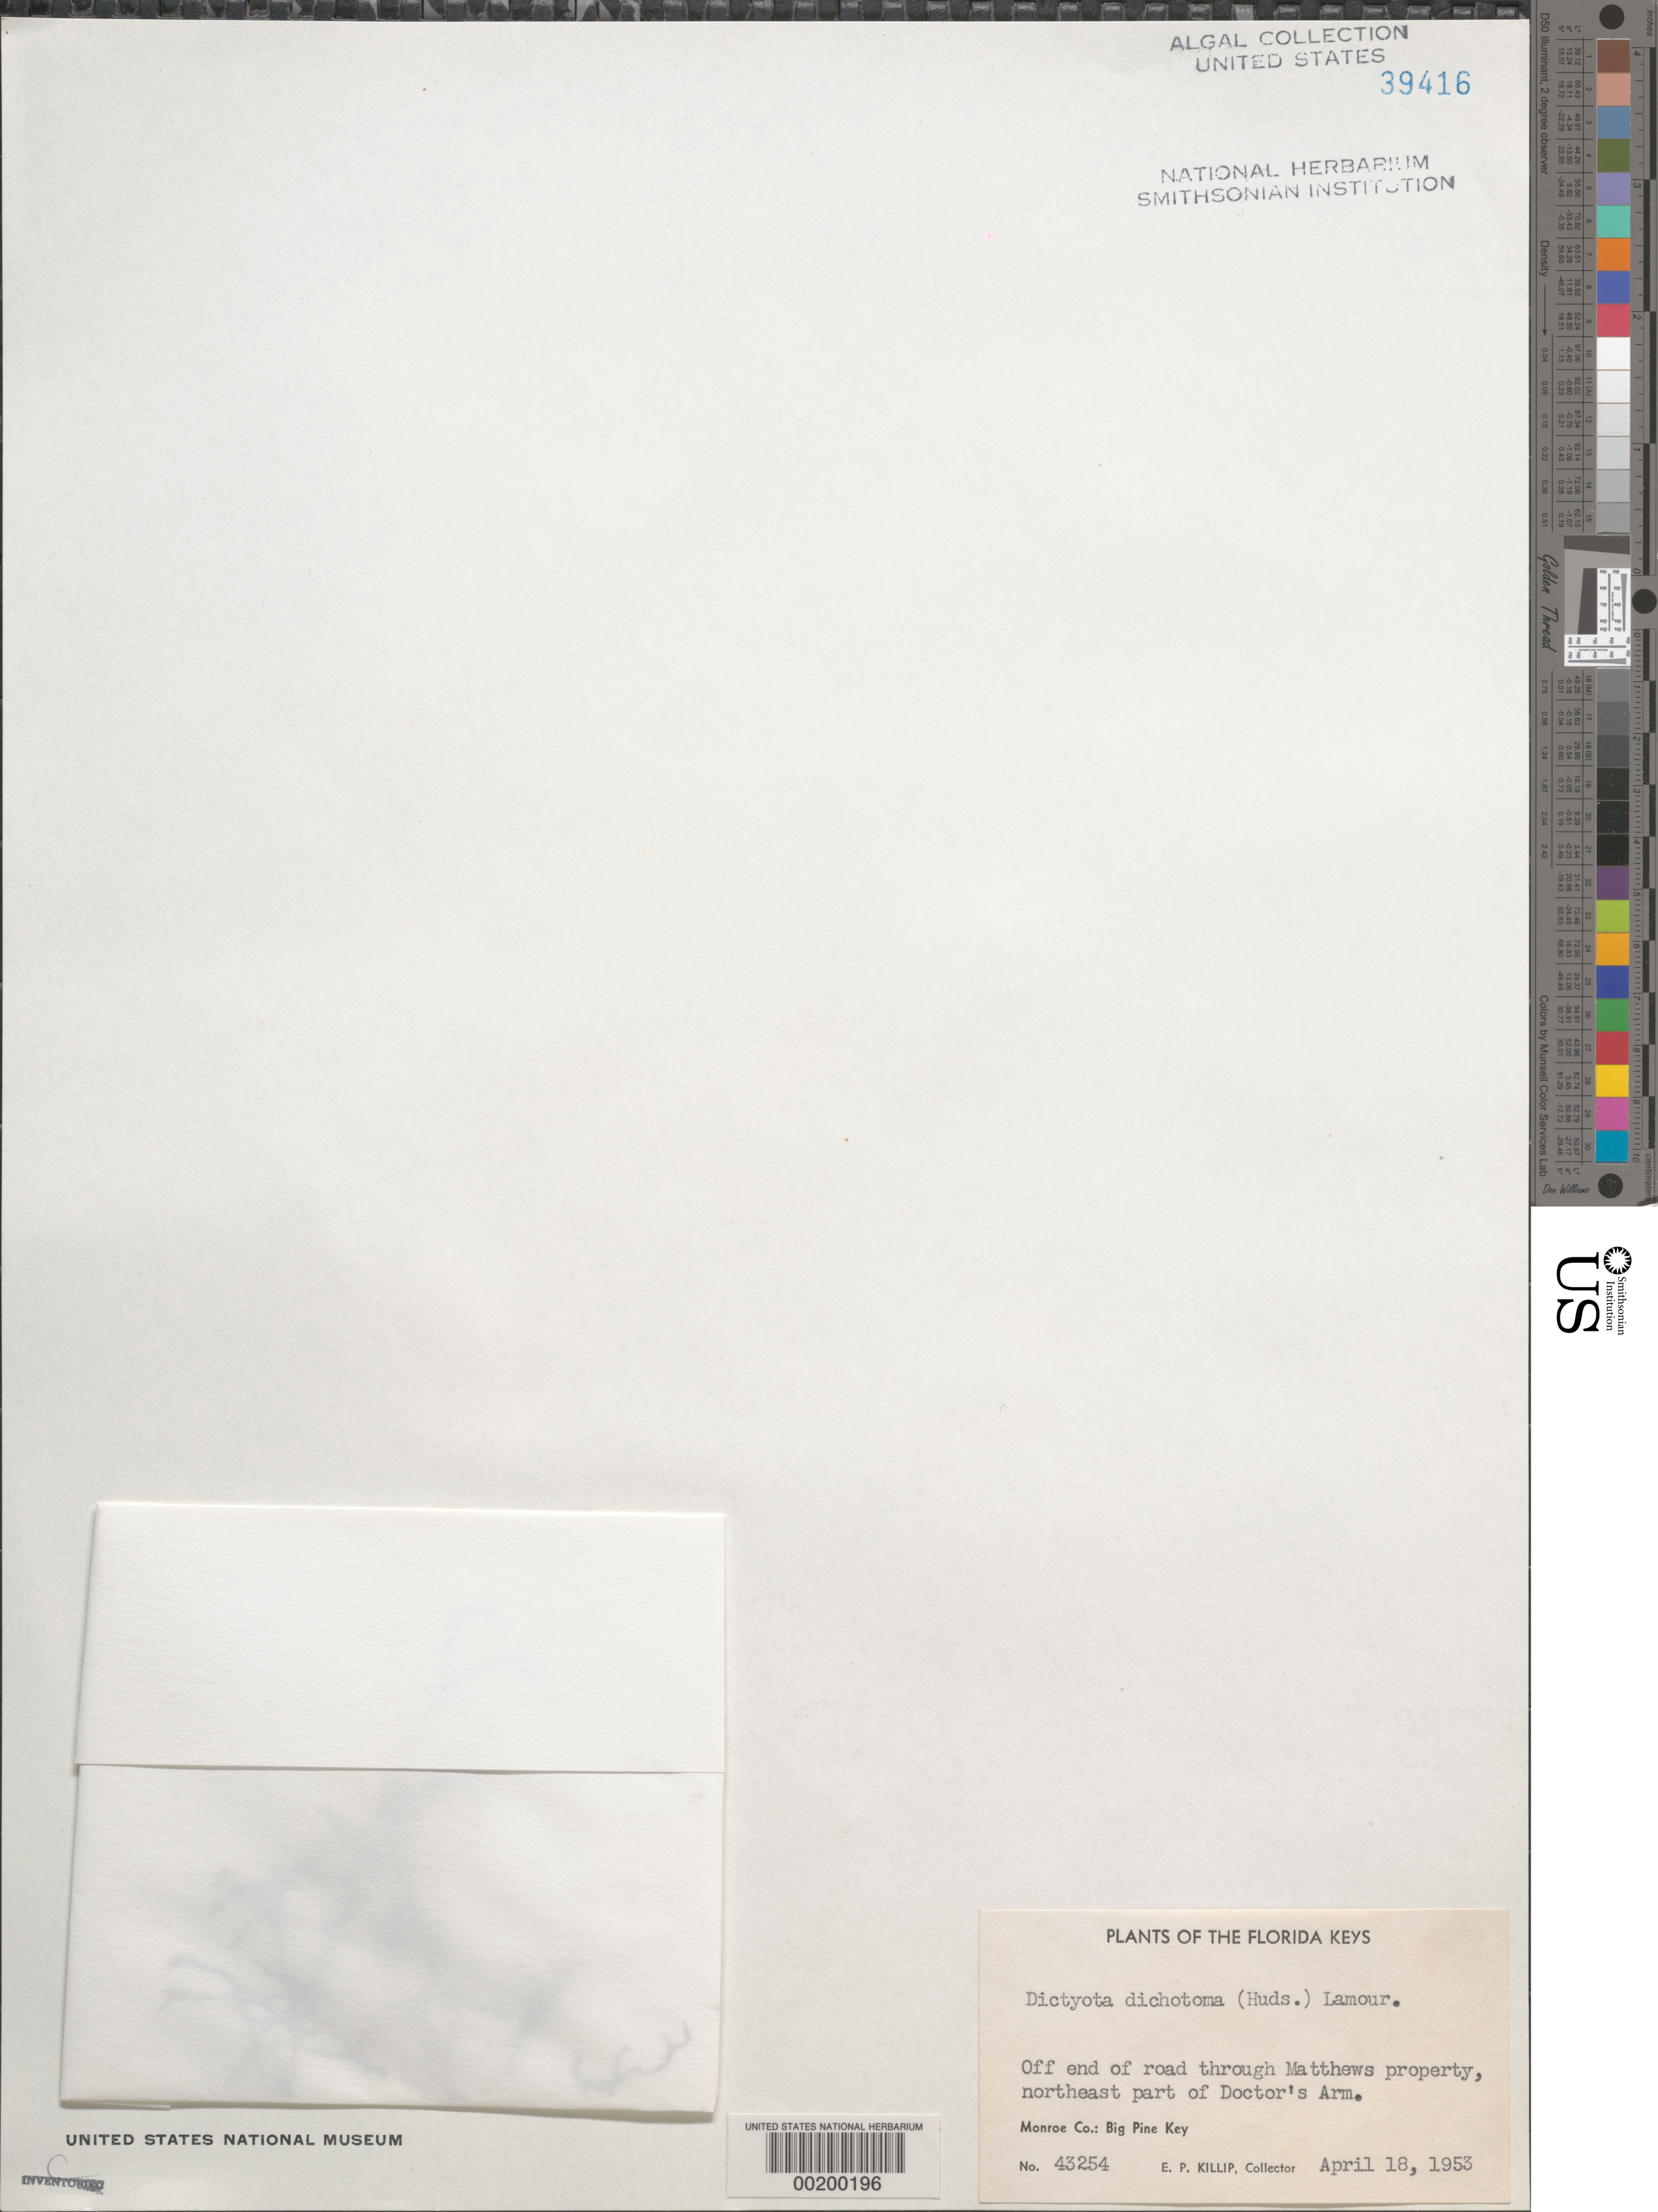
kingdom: Chromista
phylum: Ochrophyta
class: Phaeophyceae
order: Dictyotales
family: Dictyotaceae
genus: Dictyota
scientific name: Dictyota dichotoma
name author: (Huds.) J.V.Lamouroux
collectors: E. P. Killip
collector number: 43254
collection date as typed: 18 Apr 1953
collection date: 1953-04-18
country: United States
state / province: Florida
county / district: Monroe County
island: Big Pine Key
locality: Doctor's Arm, Matthews property road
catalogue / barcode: US 39416